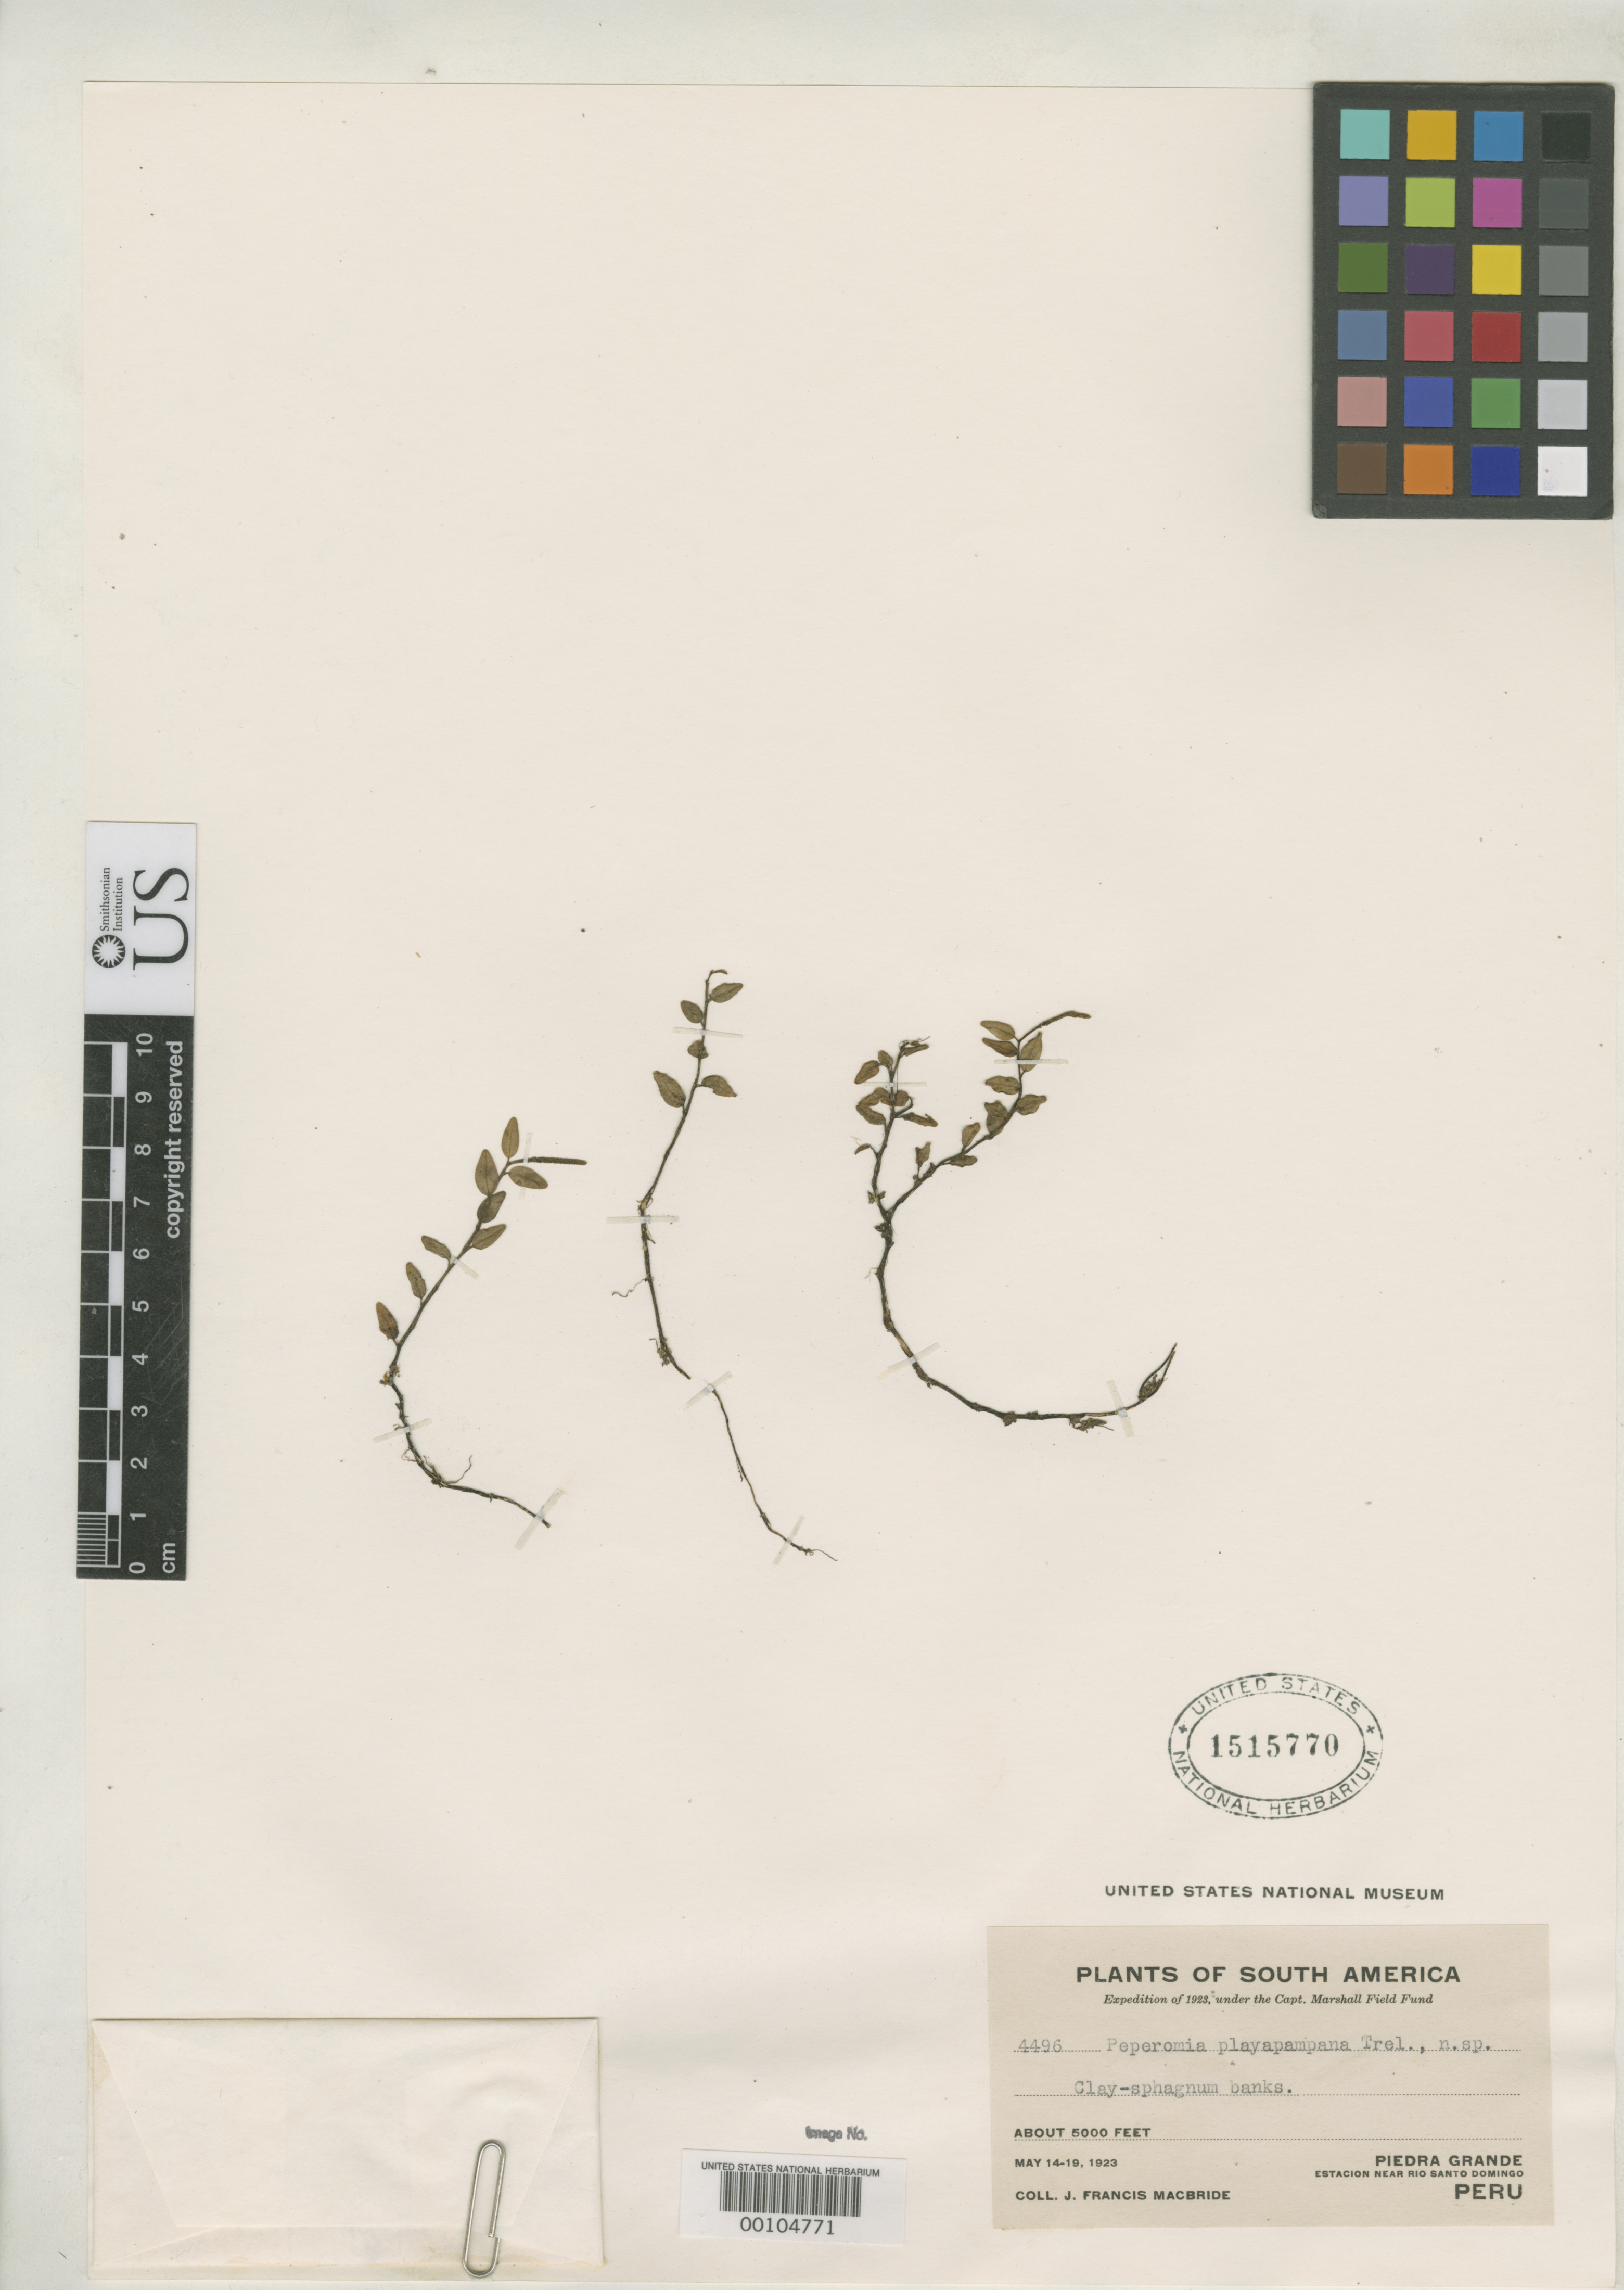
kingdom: Plantae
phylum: Tracheophyta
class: Magnoliopsida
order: Piperales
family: Piperaceae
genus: Peperomia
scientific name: Peperomia playapampana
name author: Trel. in J.F. Macbr.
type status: Isotype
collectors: J. F. Macbride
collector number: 4496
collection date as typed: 14 May 1923 to 19 May 1923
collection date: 1923-05-14/1923-05-19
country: Peru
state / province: Huánuco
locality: Piedra Grande, near Río Santo Domingo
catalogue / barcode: US 1515770